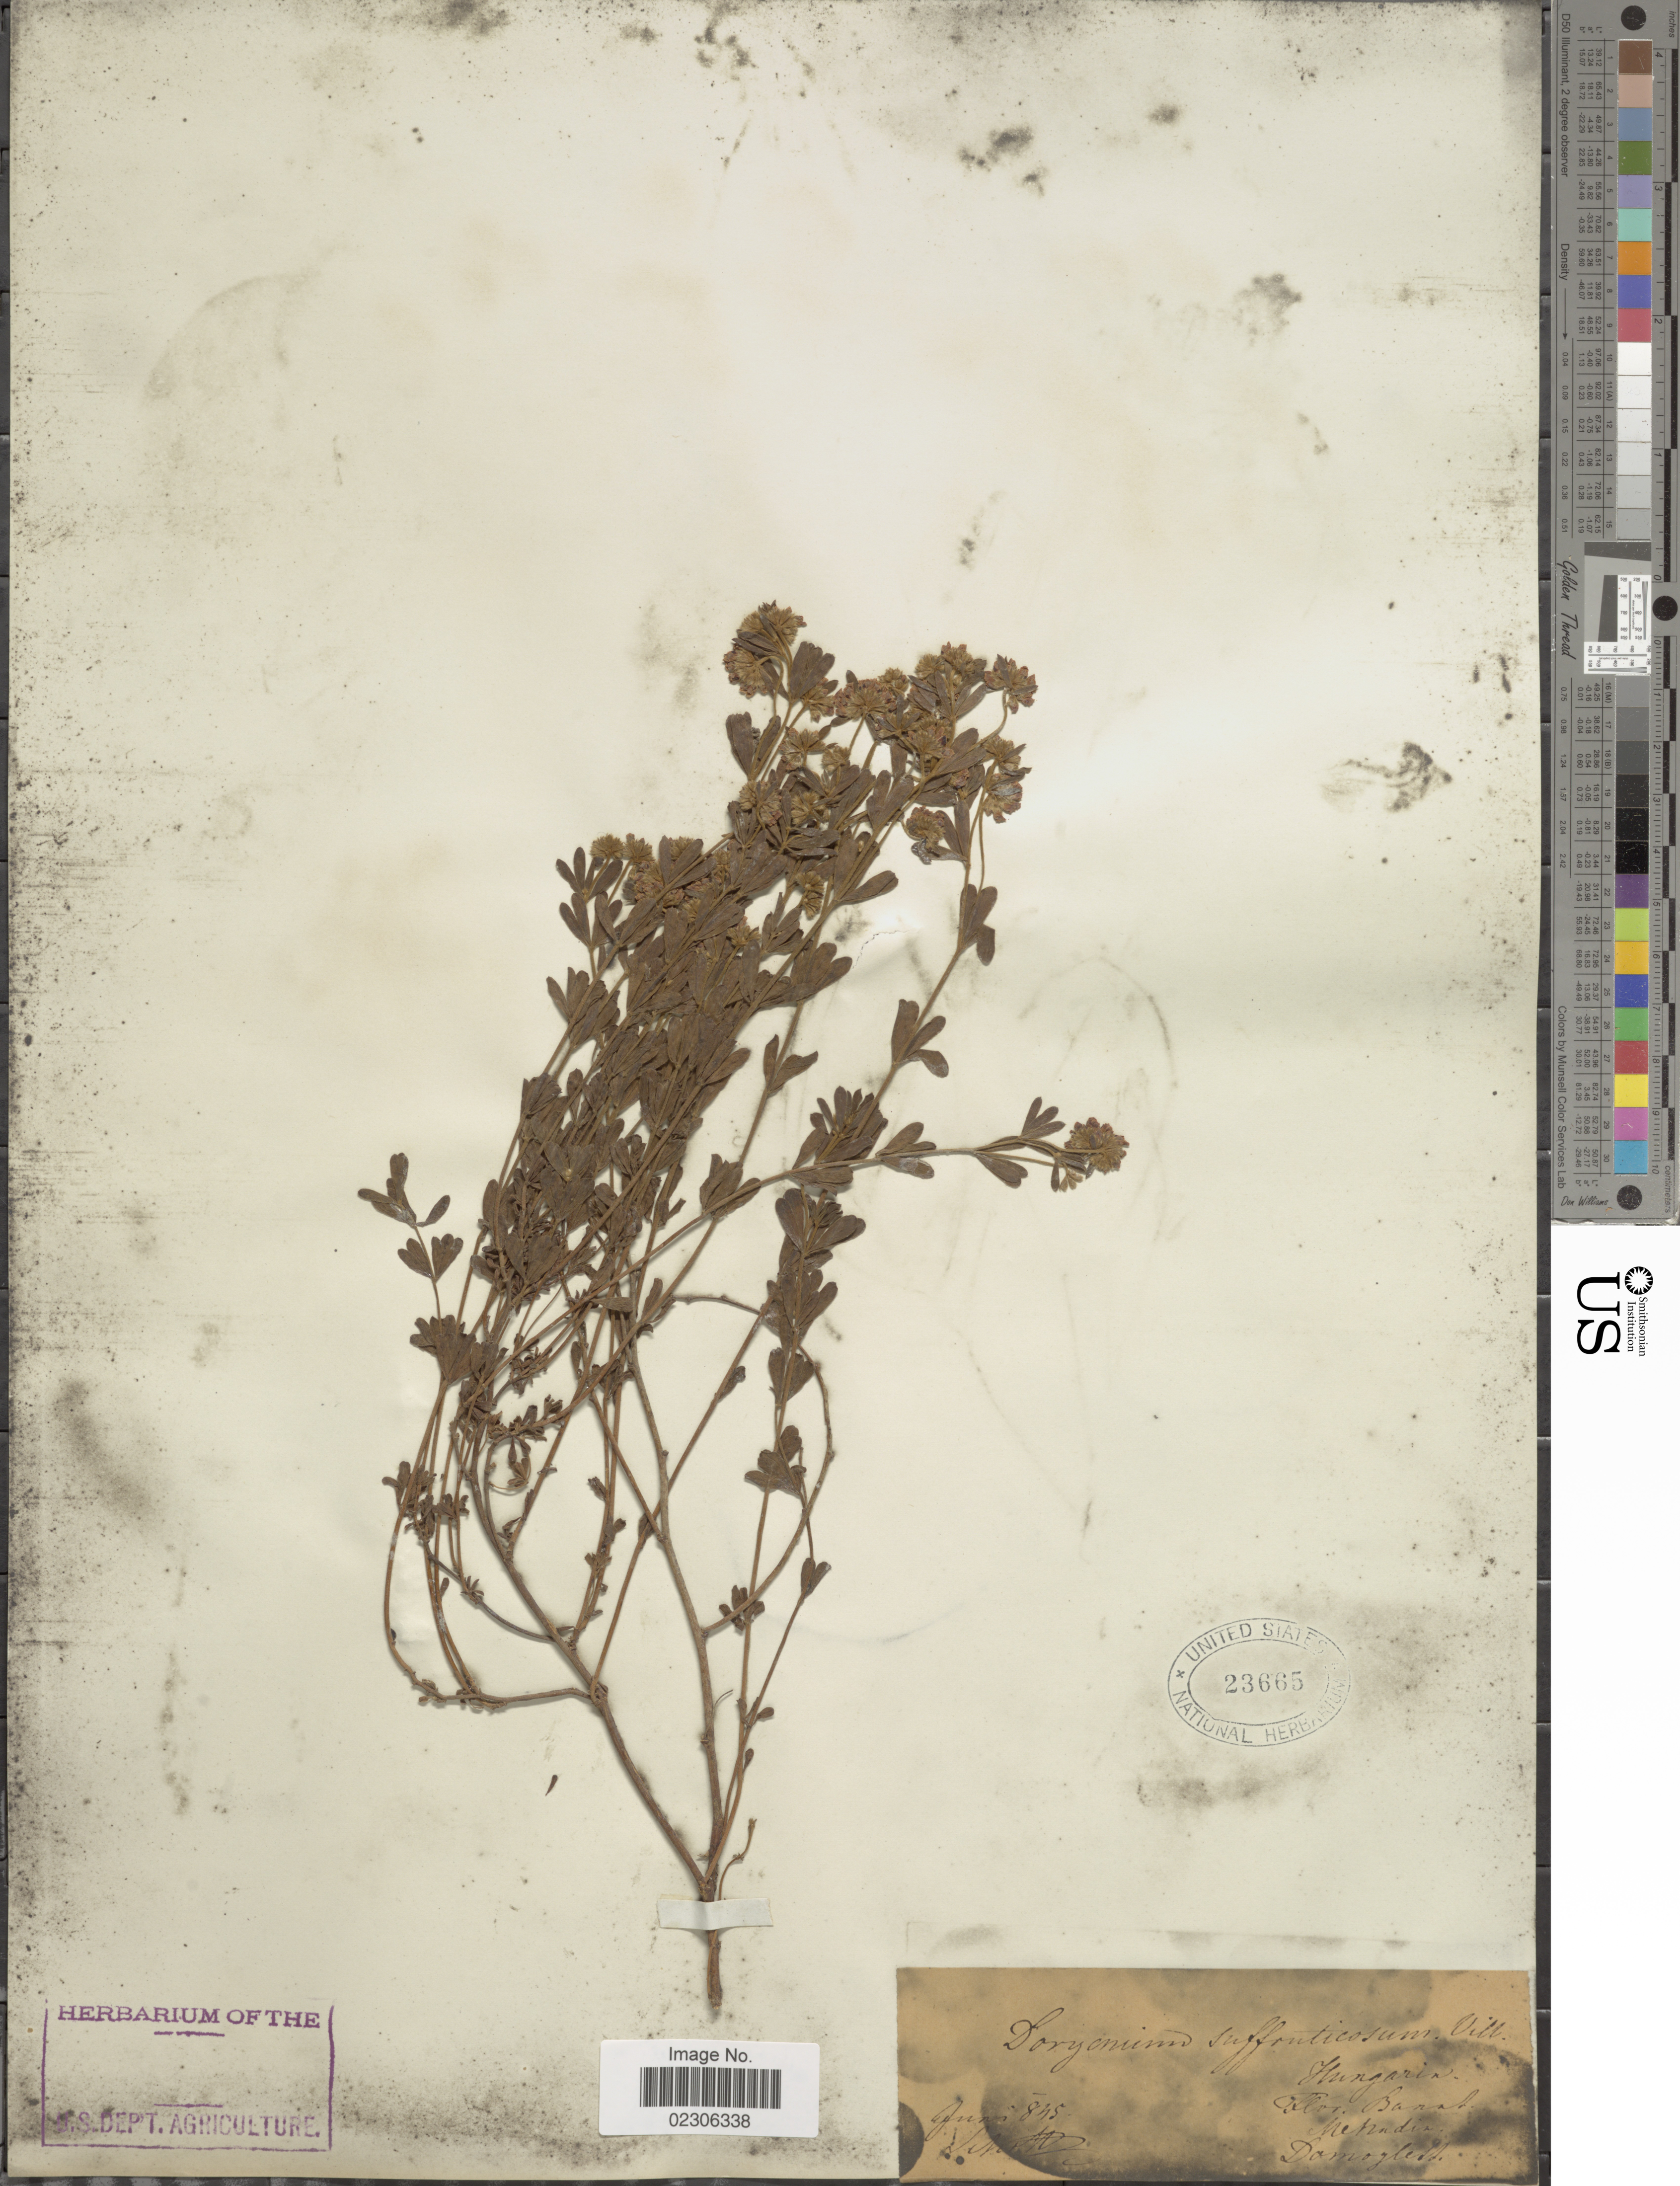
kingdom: Plantae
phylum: Tracheophyta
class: Magnoliopsida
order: Fabales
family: Fabaceae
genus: Dorycnium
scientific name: Dorycnium suffruticosum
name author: Vill.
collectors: Schultz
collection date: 1845-06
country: Hungary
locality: Banat, Mehadia [interpreted]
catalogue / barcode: US 23665